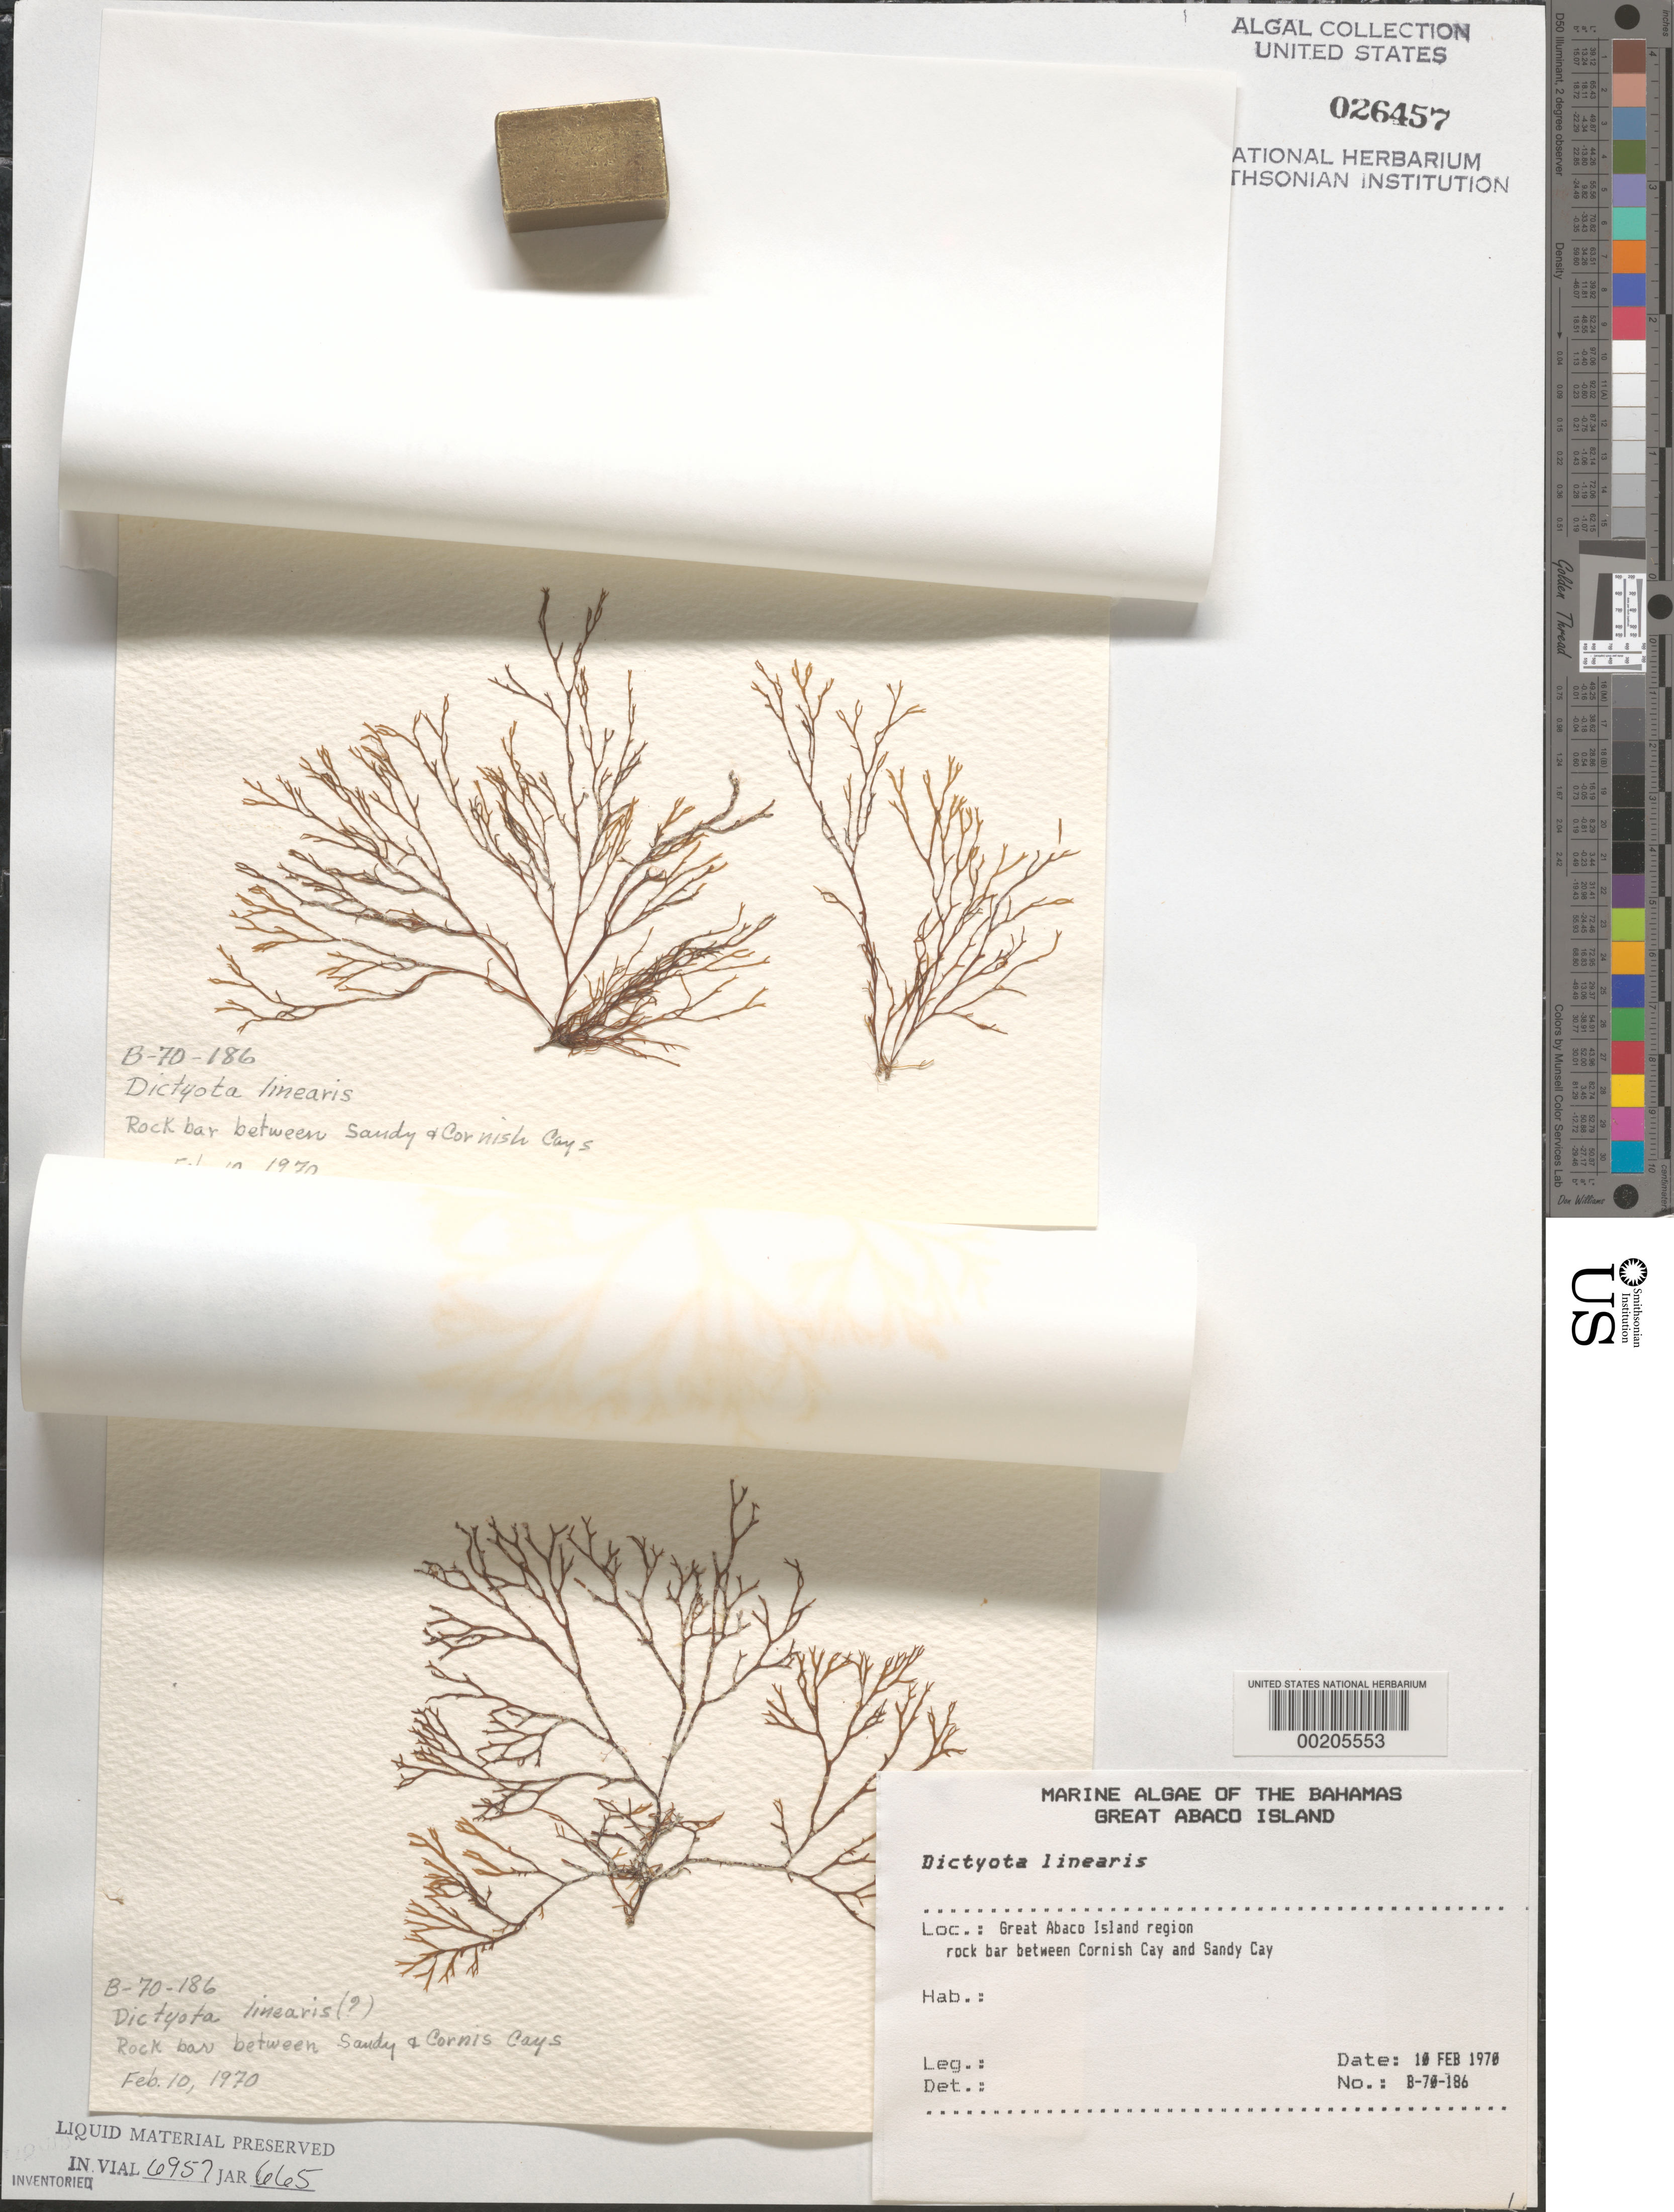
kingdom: Chromista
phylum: Ochrophyta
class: Phaeophyceae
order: Dictyotales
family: Dictyotaceae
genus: Dictyota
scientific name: Dictyota linearis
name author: (C. Agardh) Grev.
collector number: B-70-186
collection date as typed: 10 Feb 1970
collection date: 1970-02-10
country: Bahamas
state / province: Abaco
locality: Between sandy and cornish cays, great abaco island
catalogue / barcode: US 26457